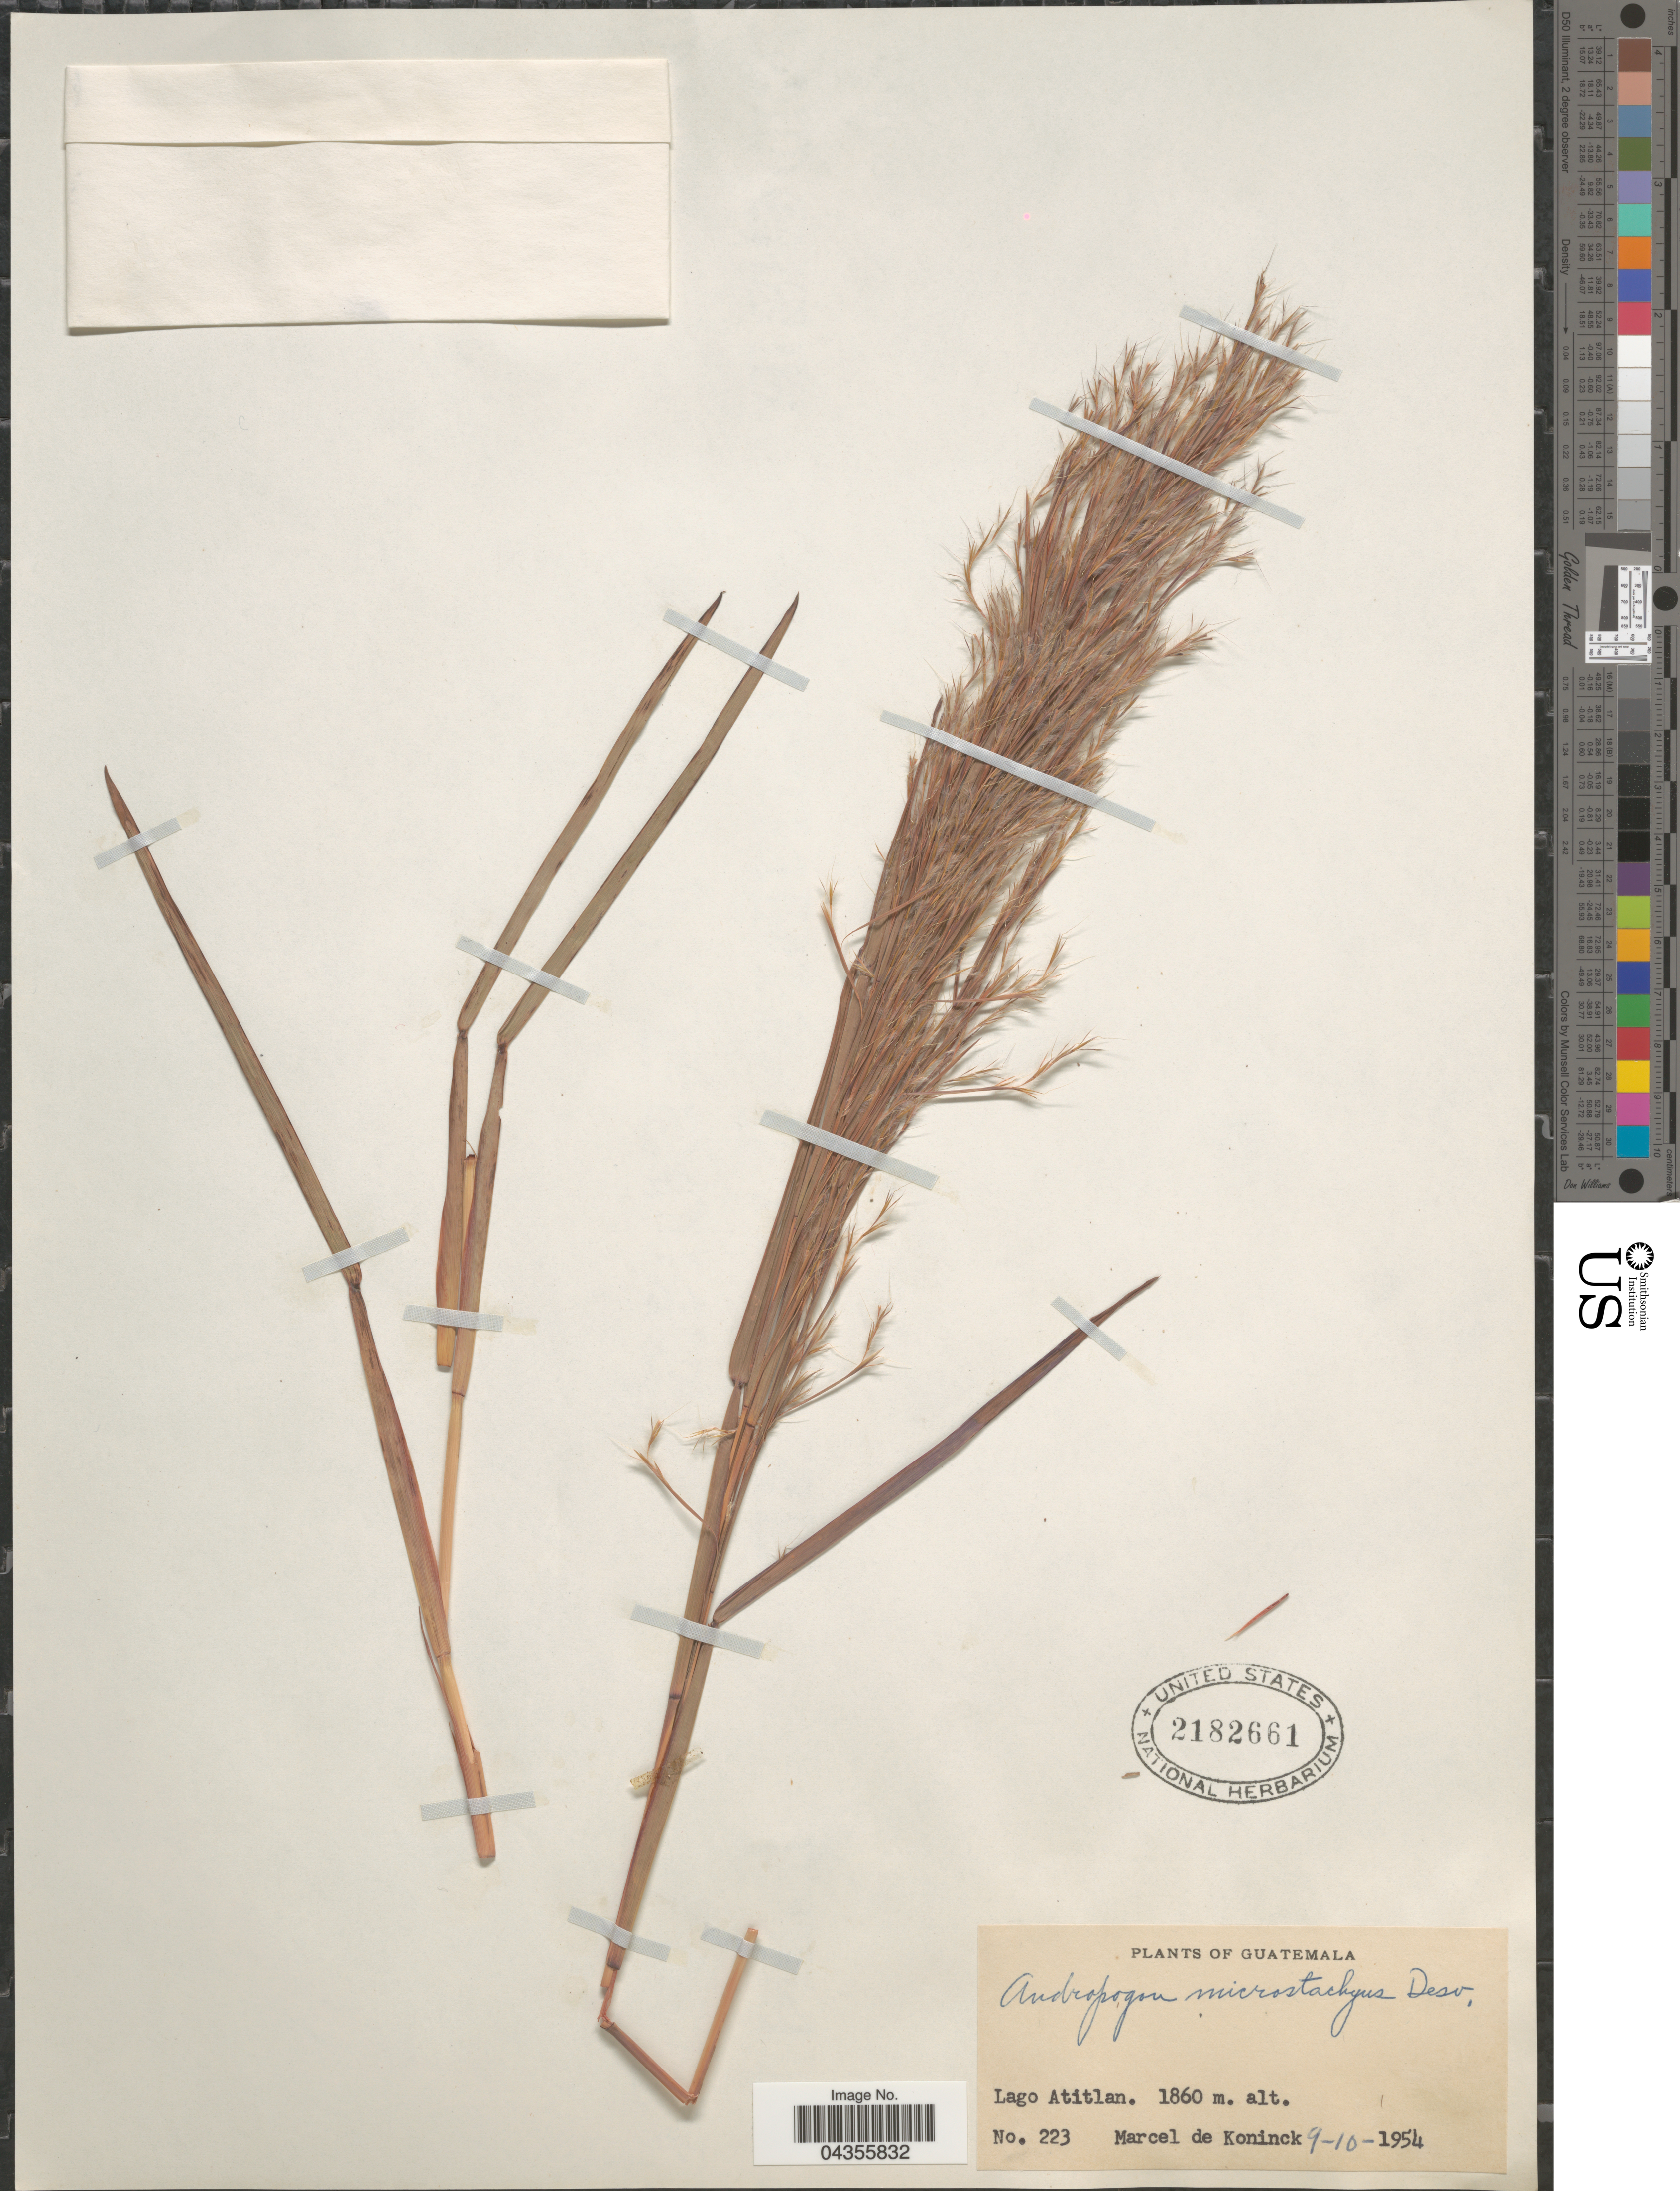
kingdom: Plantae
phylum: Tracheophyta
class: Liliopsida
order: Poales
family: Poaceae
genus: Schizachyrium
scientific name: Schizachyrium condensatum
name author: (Kunth) Nees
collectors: M. Koninck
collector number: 223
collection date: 1954-10-09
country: Guatemala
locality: Lago Atitlan.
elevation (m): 1860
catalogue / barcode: US 2182661